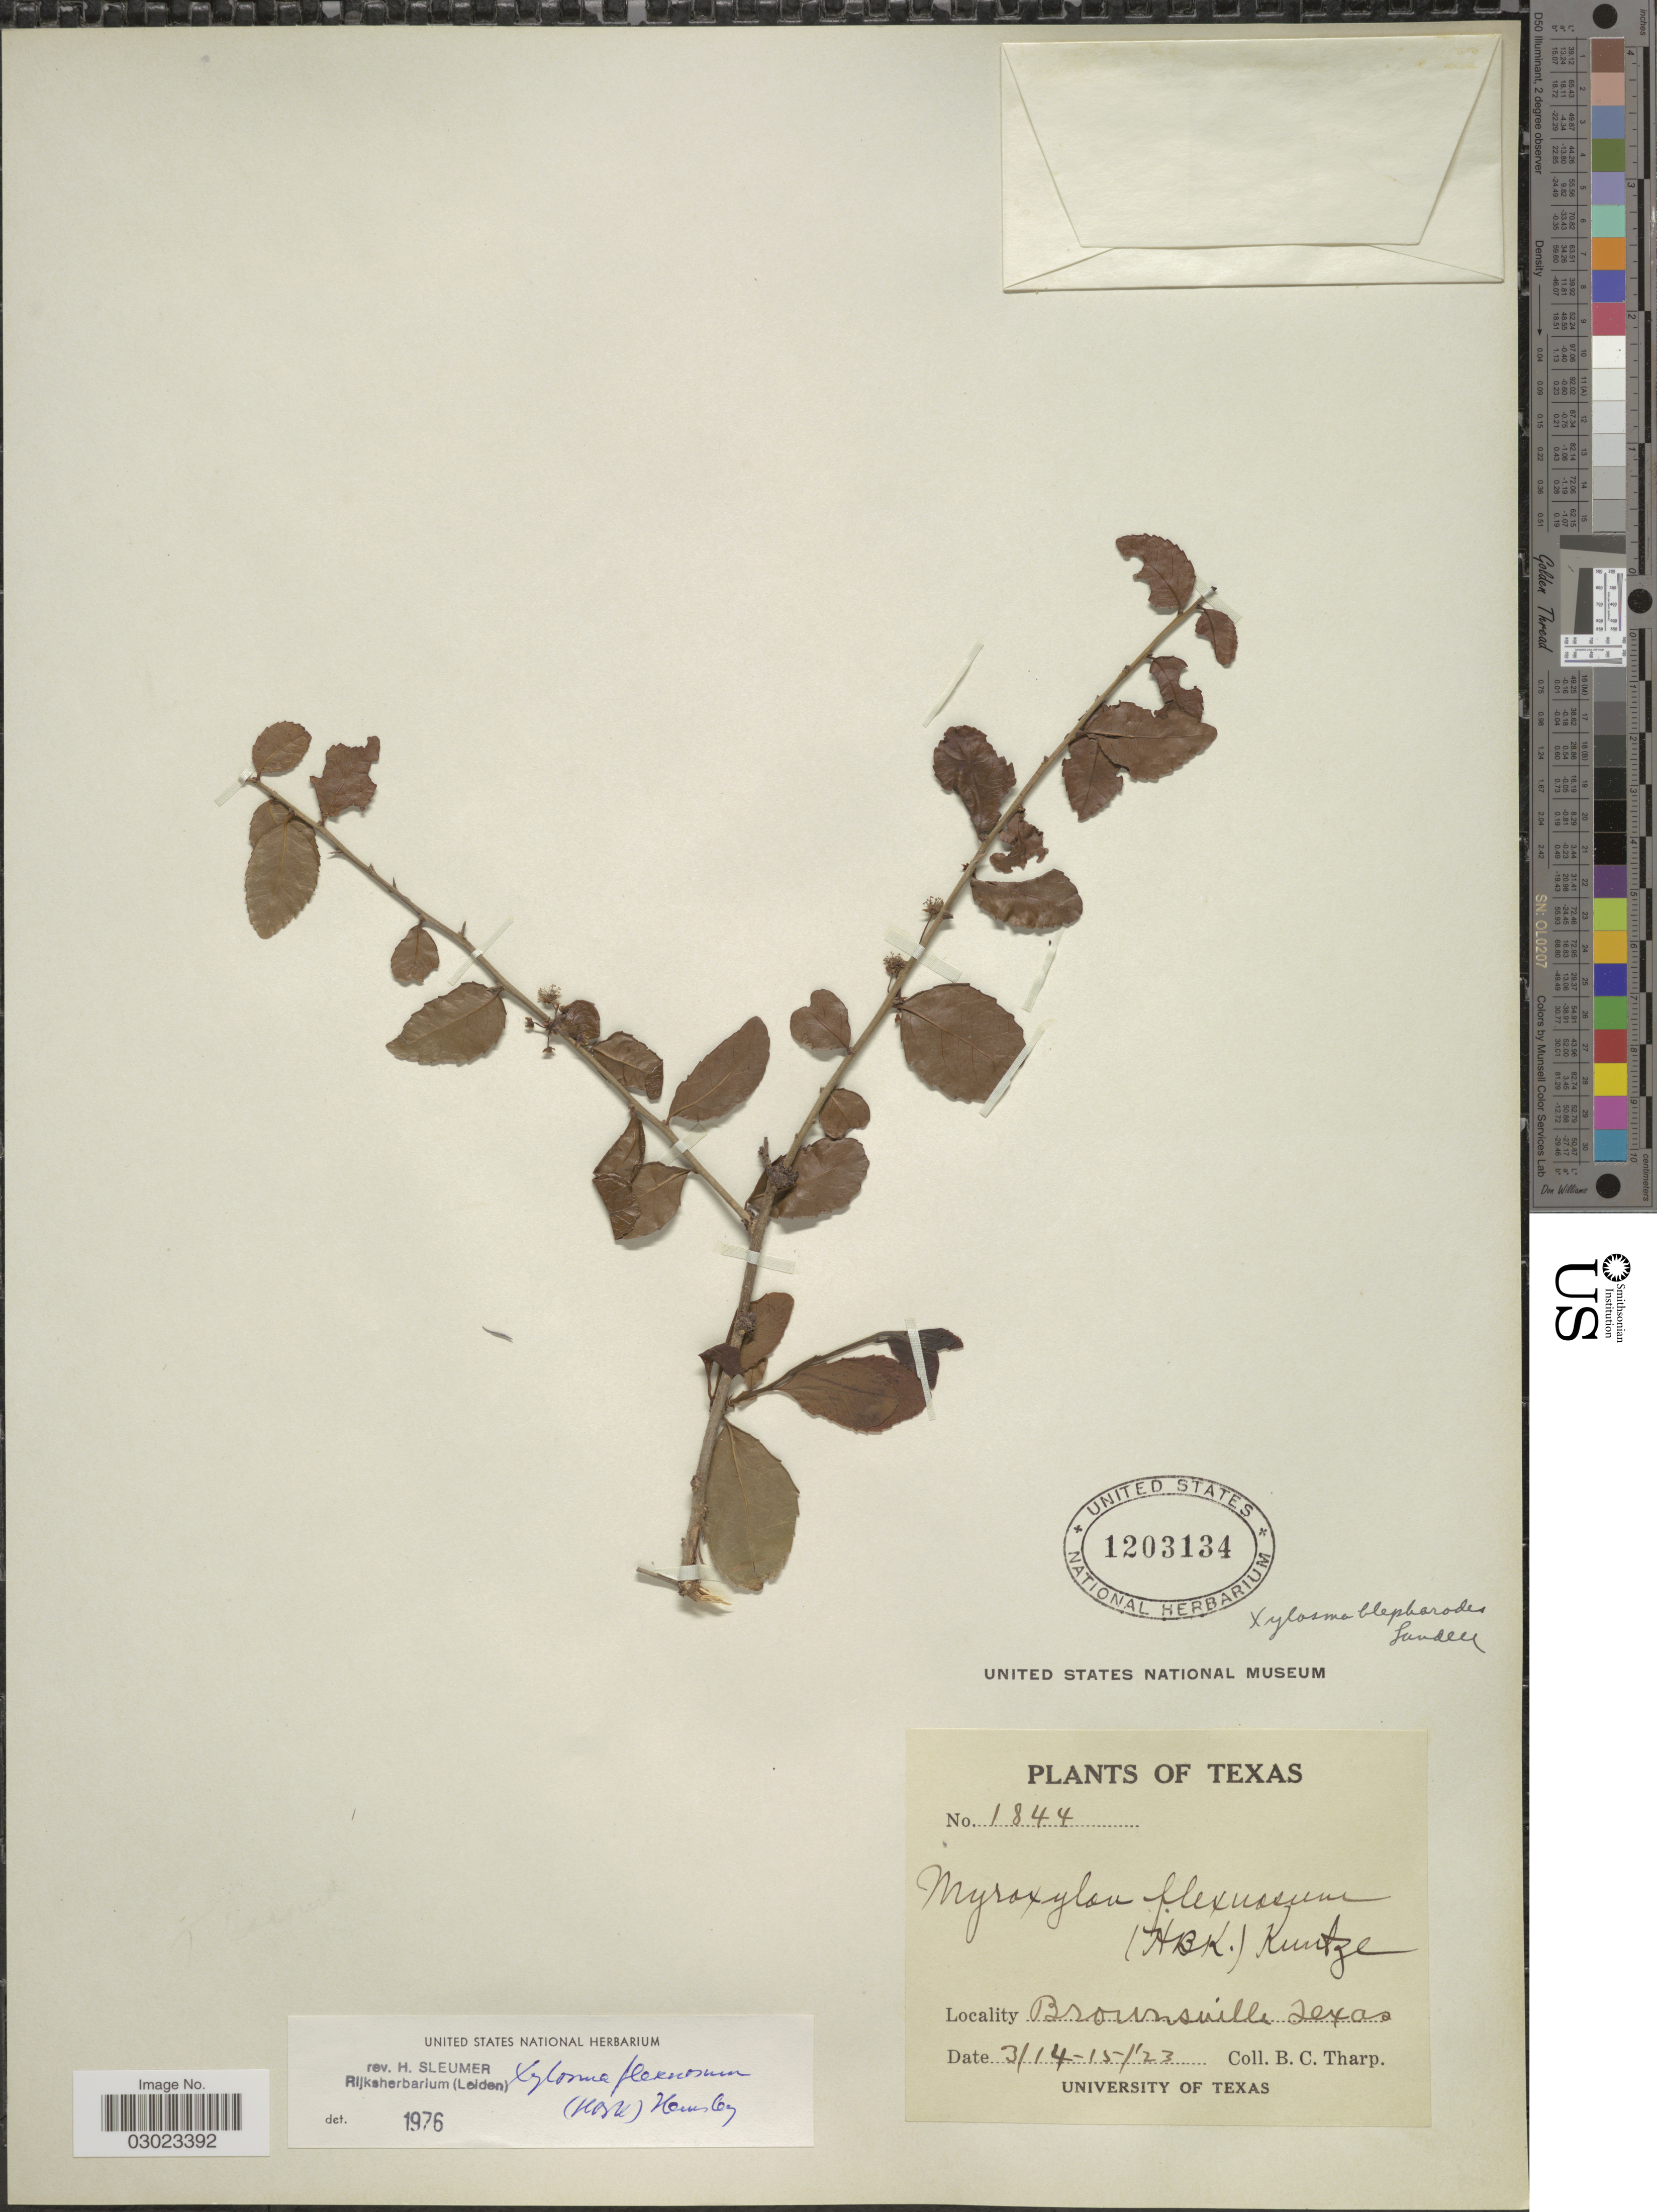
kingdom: Plantae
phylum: Tracheophyta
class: Magnoliopsida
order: Malpighiales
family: Salicaceae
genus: Xylosma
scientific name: Xylosma flexuosa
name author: (Kunth) Hemsl.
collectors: B. C. Tharp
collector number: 1844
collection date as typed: Transcribed d/m/y: 14/3/23 to 15/3/23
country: United States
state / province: Texas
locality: Brownsville.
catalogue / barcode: US 1203134